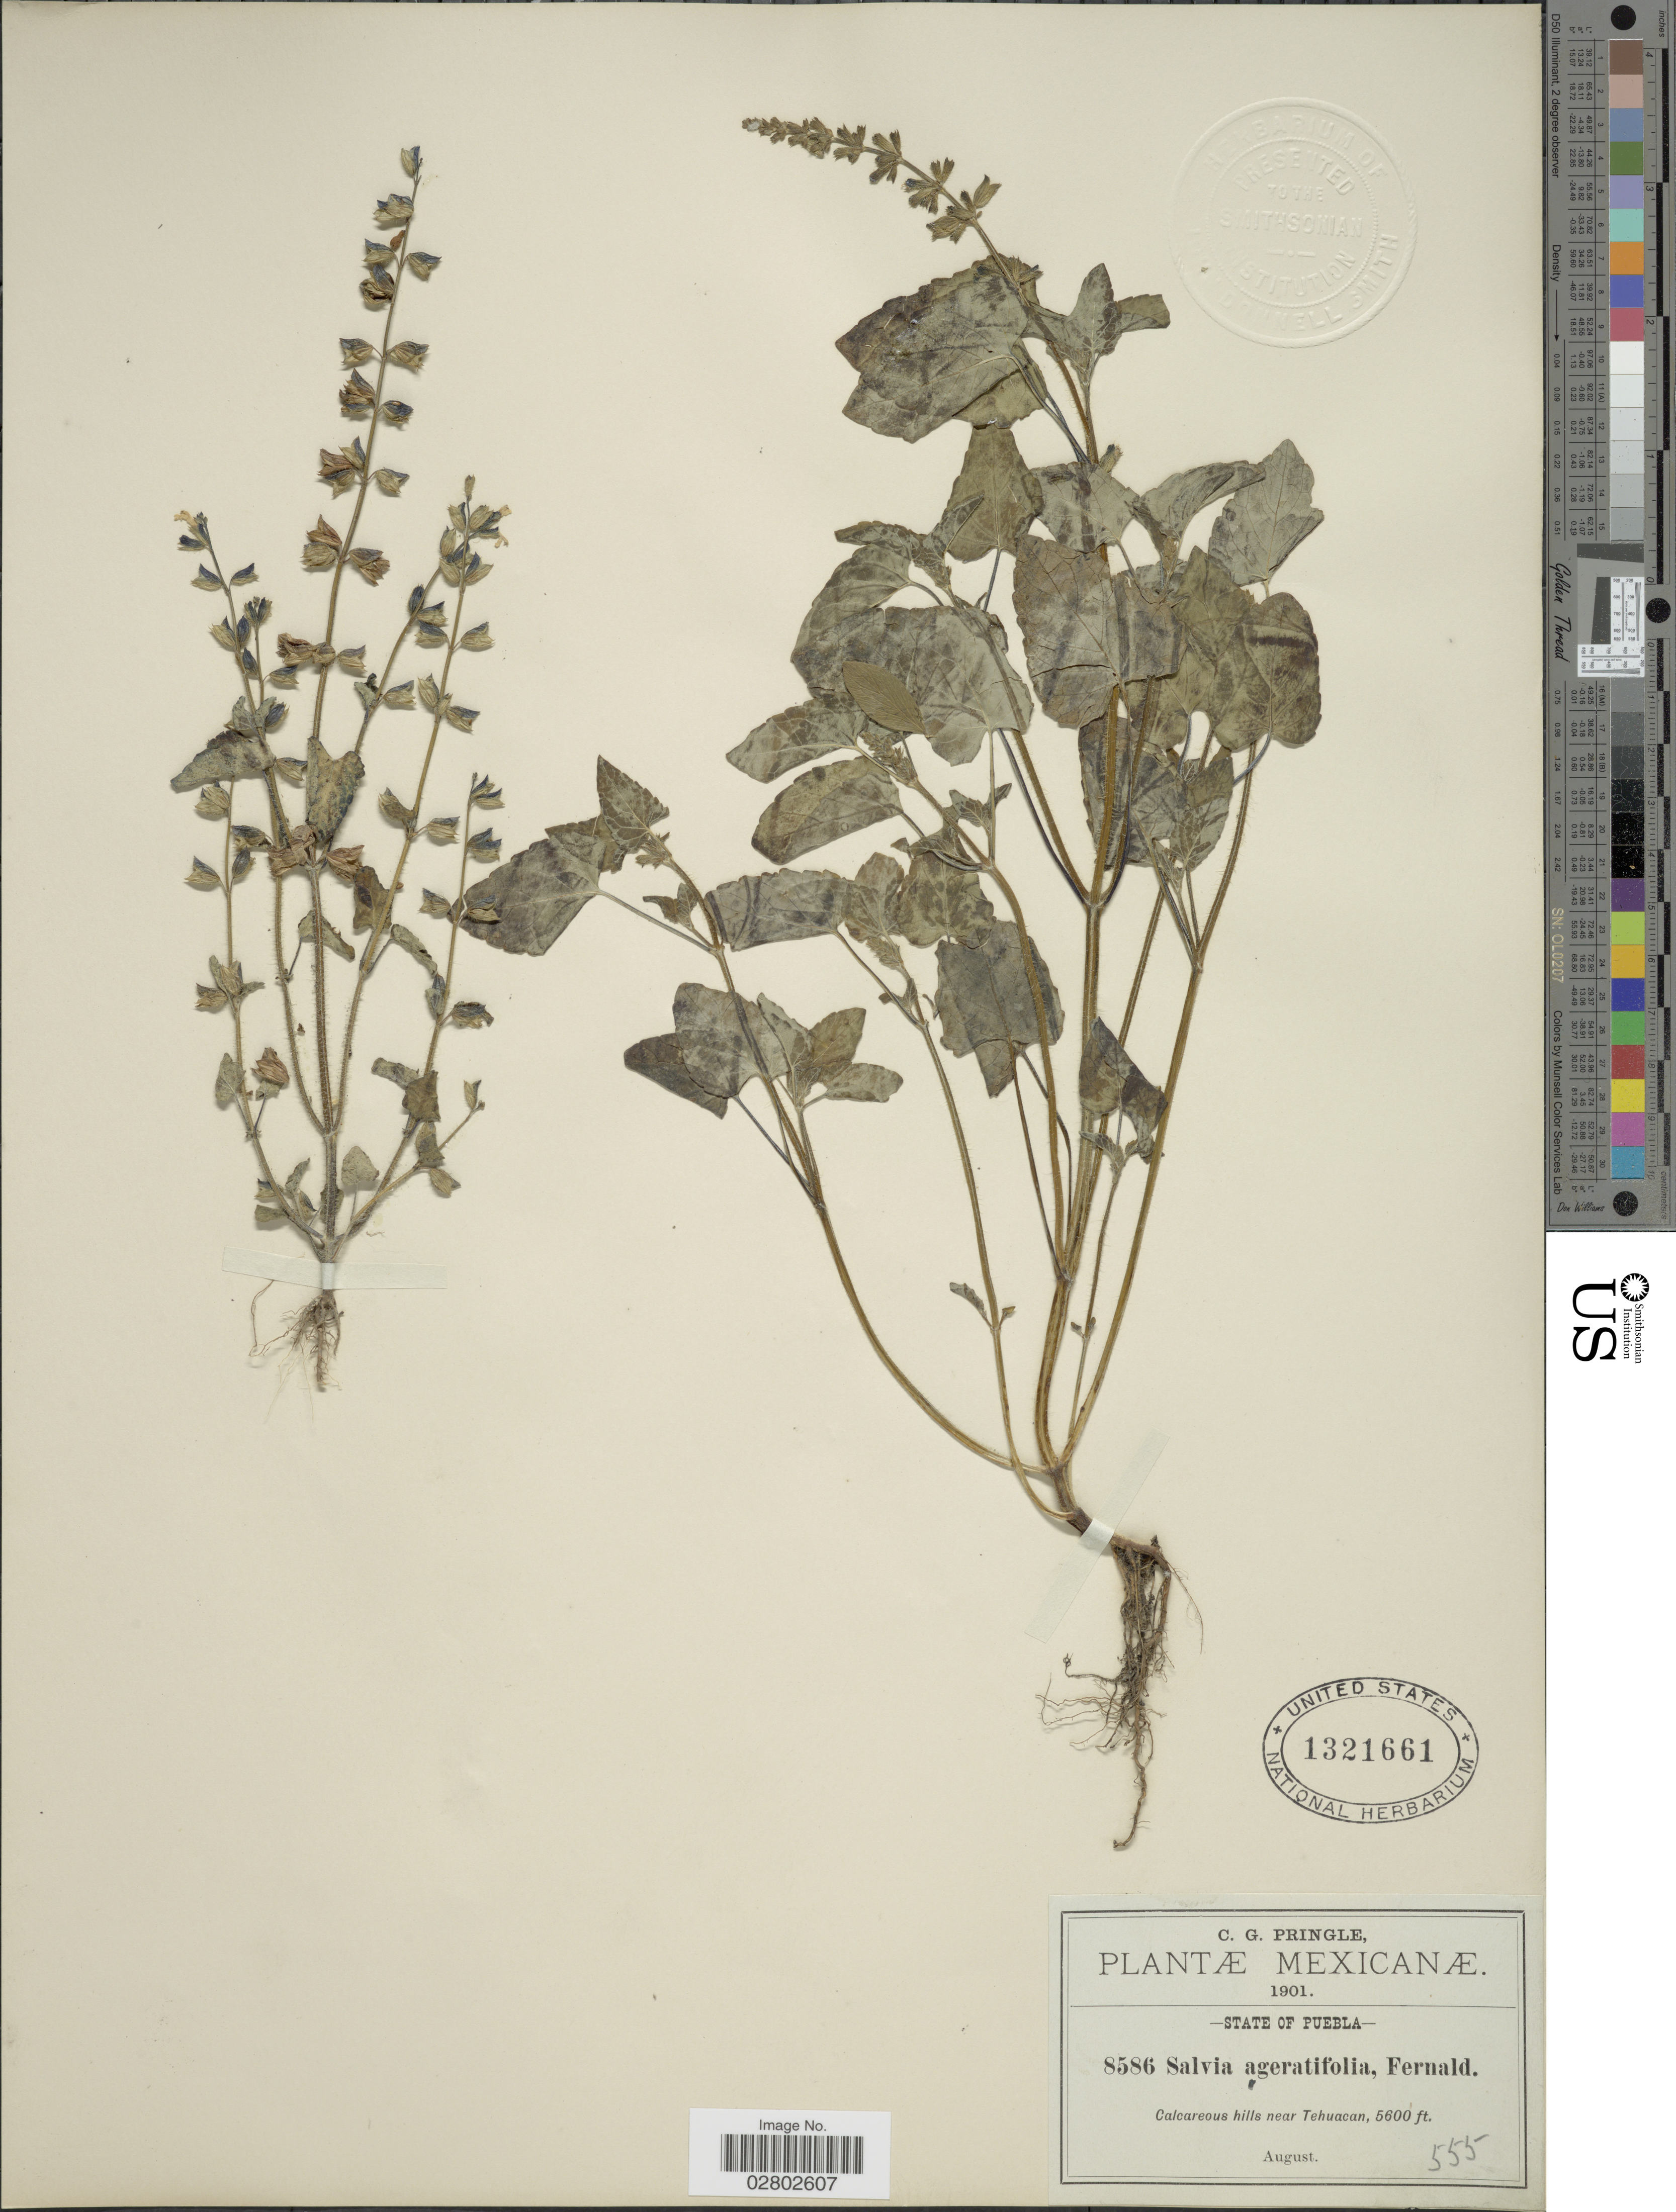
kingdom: Plantae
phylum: Tracheophyta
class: Magnoliopsida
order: Lamiales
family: Lamiaceae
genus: Salvia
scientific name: Salvia podadena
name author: Briq.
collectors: C. G. Pringle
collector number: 8586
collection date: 1901-08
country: Mexico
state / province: Puebla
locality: Calcareous hills near Tehuacan.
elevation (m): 1707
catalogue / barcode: US 1321661